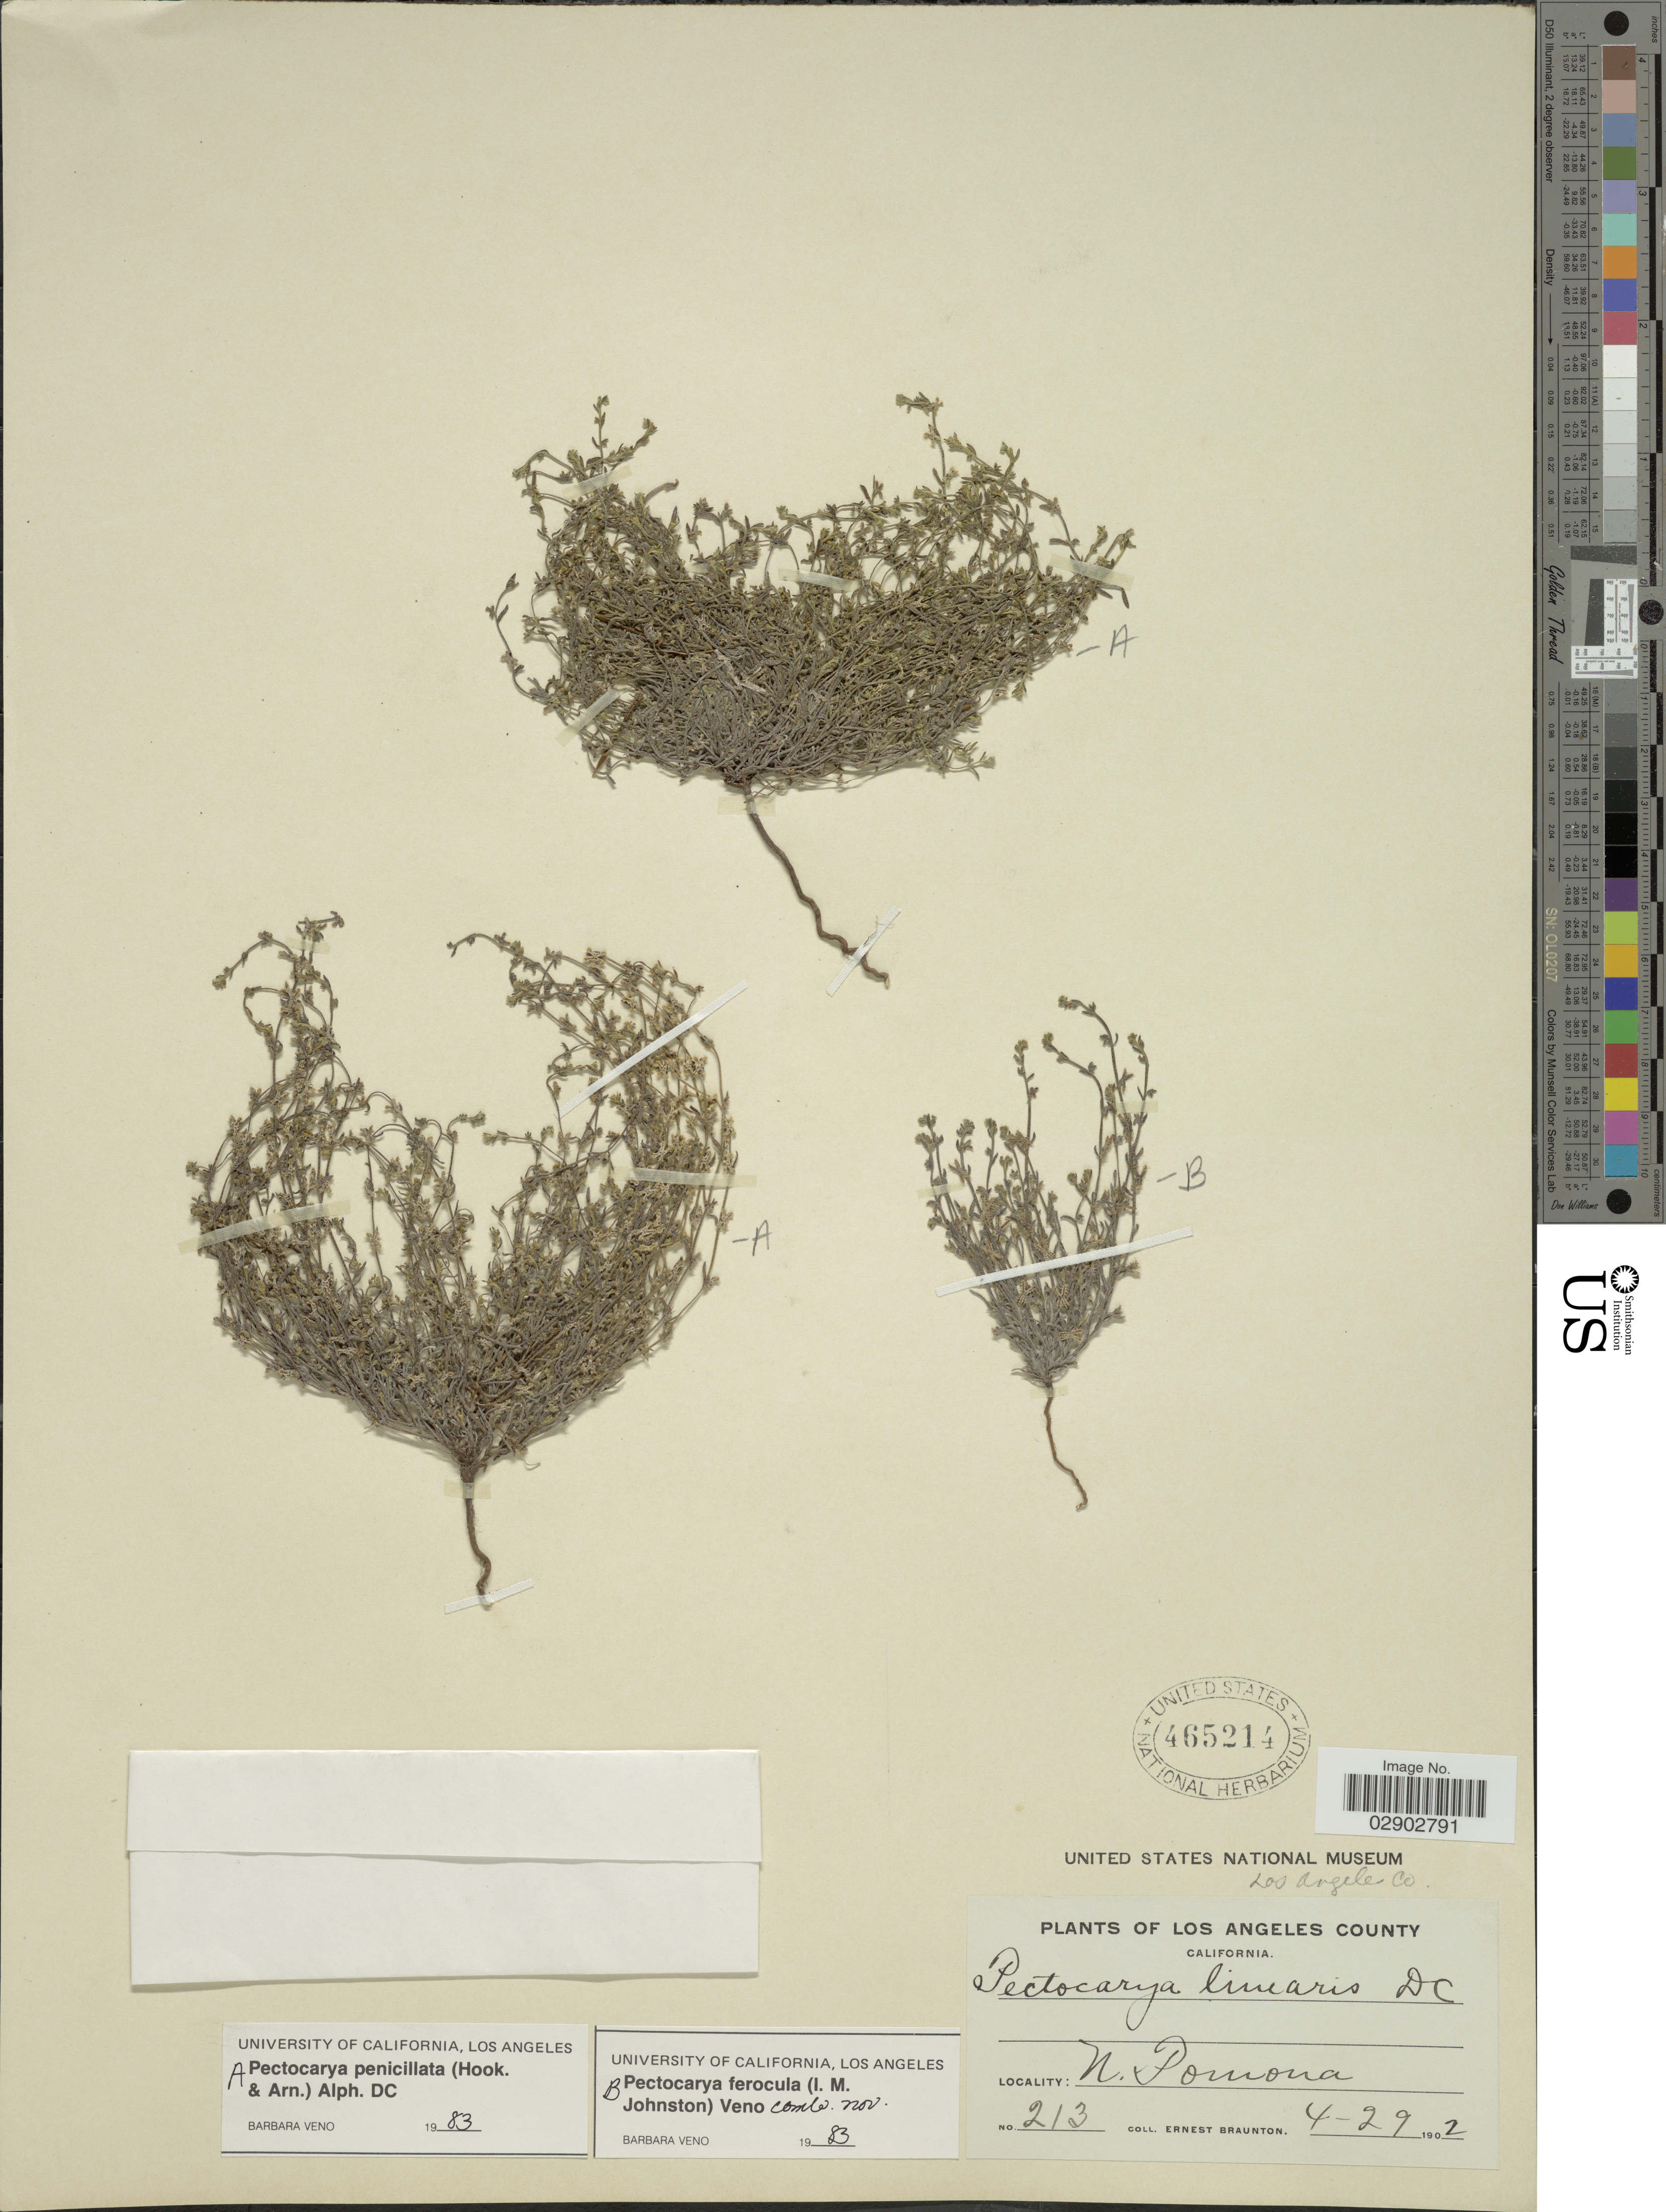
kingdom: Plantae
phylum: Tracheophyta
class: Magnoliopsida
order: Boraginales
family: Boraginaceae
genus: Pectocarya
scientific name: Pectocarya penicillata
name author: Hook. & Arn.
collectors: E. Braunton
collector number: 213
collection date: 1902-04-29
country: United States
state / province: California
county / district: Los Angeles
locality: Los Angeles County. N. Pomona.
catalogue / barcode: US 465214